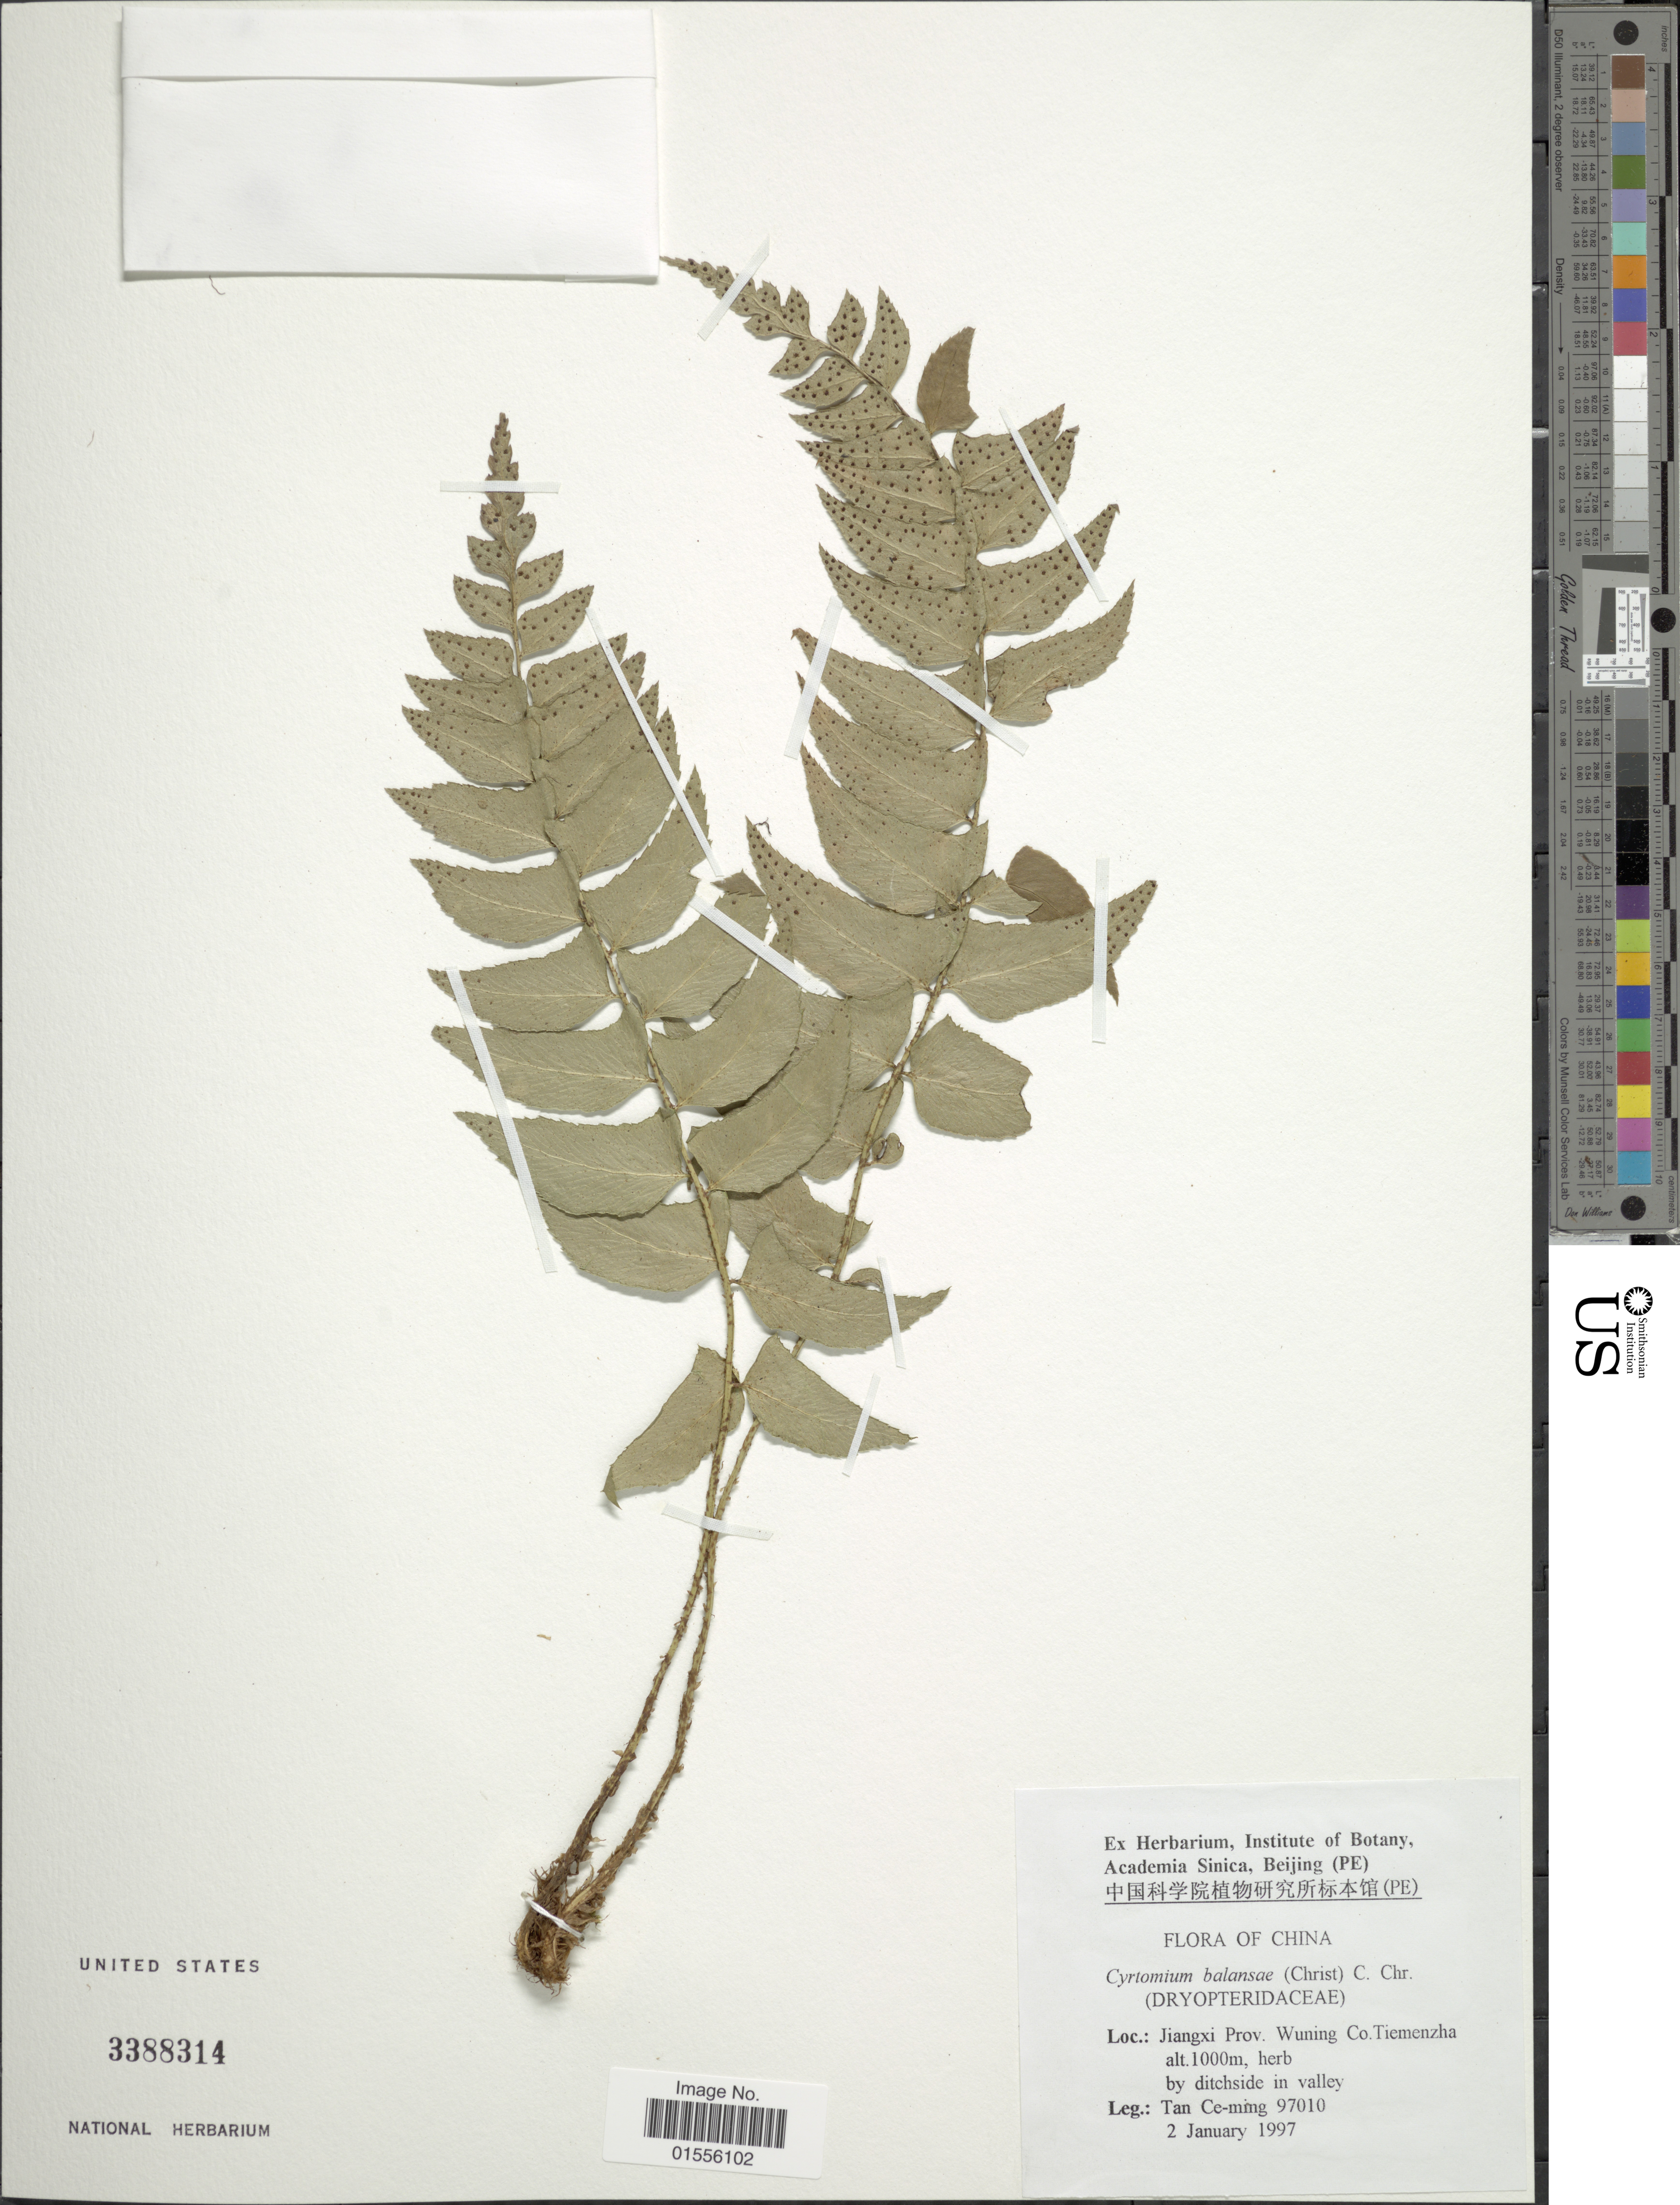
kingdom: Plantae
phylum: Tracheophyta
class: Polypodiopsida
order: Polypodiales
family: Dryopteridaceae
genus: Cyrtomium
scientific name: Cyrtomium balansae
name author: (Christ) C. Chr.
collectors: Tam Ce-Ming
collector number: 97010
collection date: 1997-01-02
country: China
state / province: Jiangxi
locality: Wuning Co. Tiemenzha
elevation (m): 1000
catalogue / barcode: US 3388314